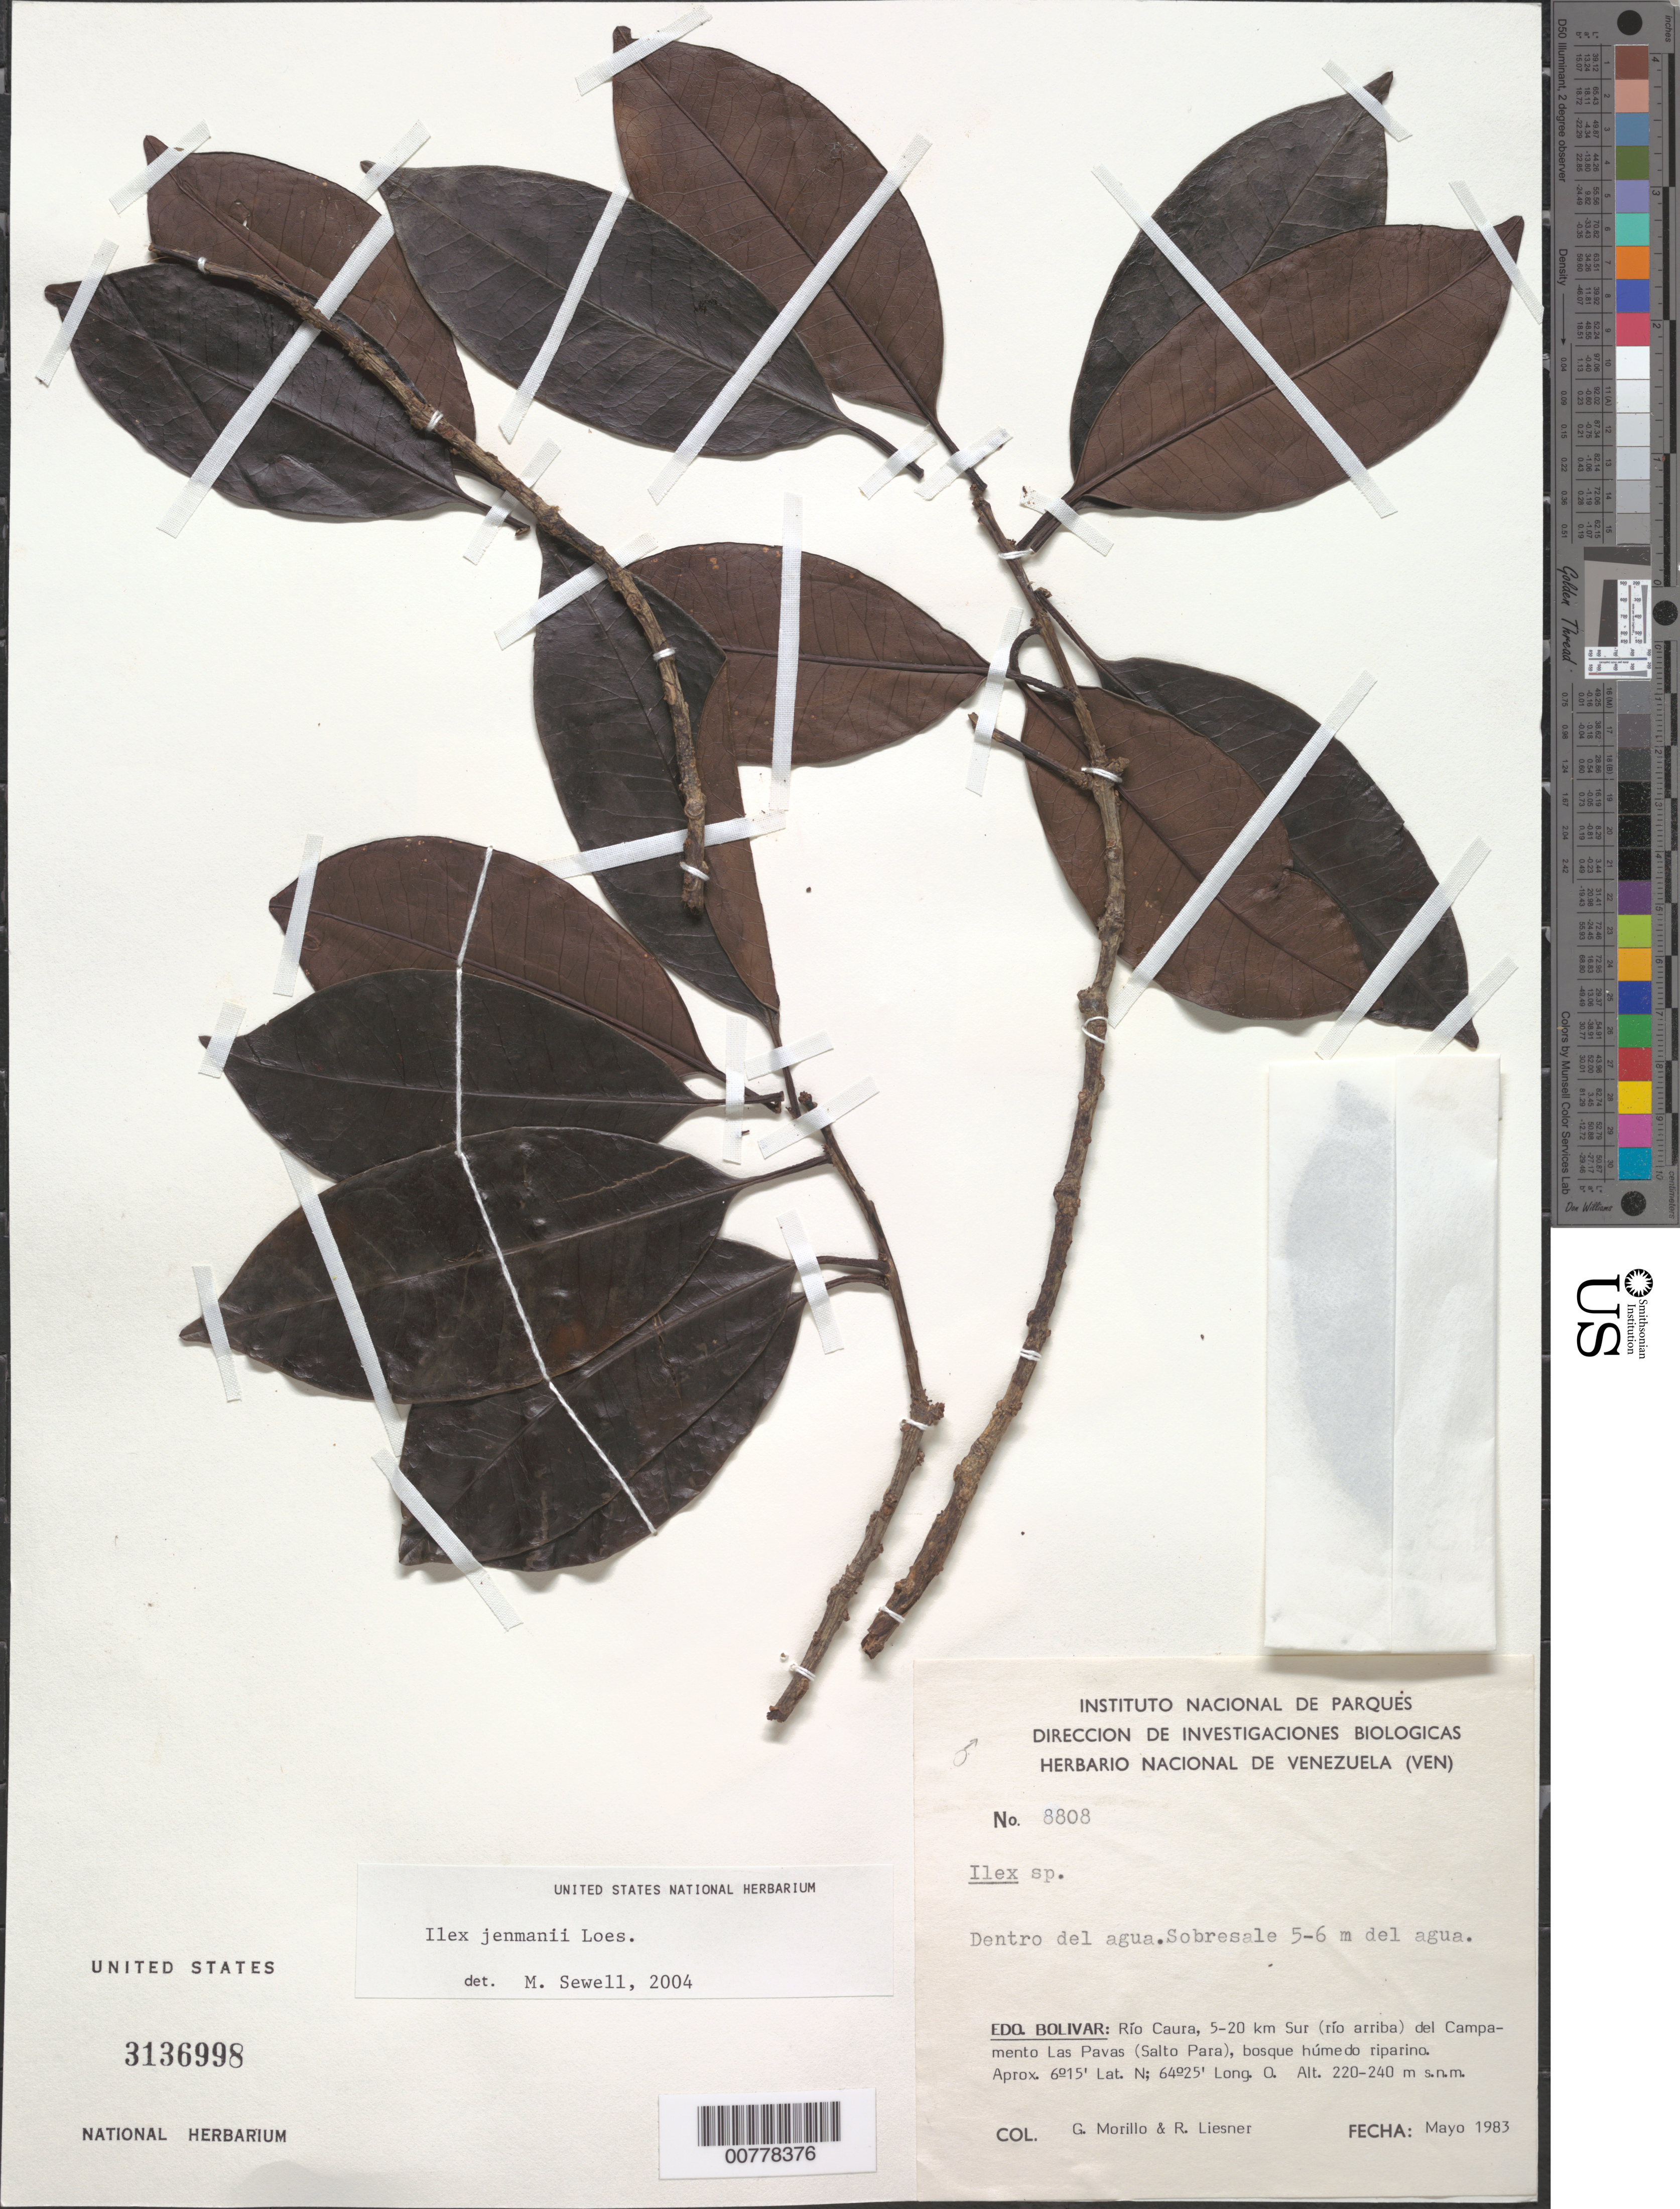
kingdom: Plantae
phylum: Tracheophyta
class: Magnoliopsida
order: Aquifoliales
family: Aquifoliaceae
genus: Ilex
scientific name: Ilex jenmanii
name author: Loes.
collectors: G. Morillo & R. L. Liesner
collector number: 8808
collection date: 1983-05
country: Venezuela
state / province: Bolivar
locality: Río Caura, 5-20 km Sur (rio arriba) del Campamento Las Pavas (Salto Para).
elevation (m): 220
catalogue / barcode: US 3136998